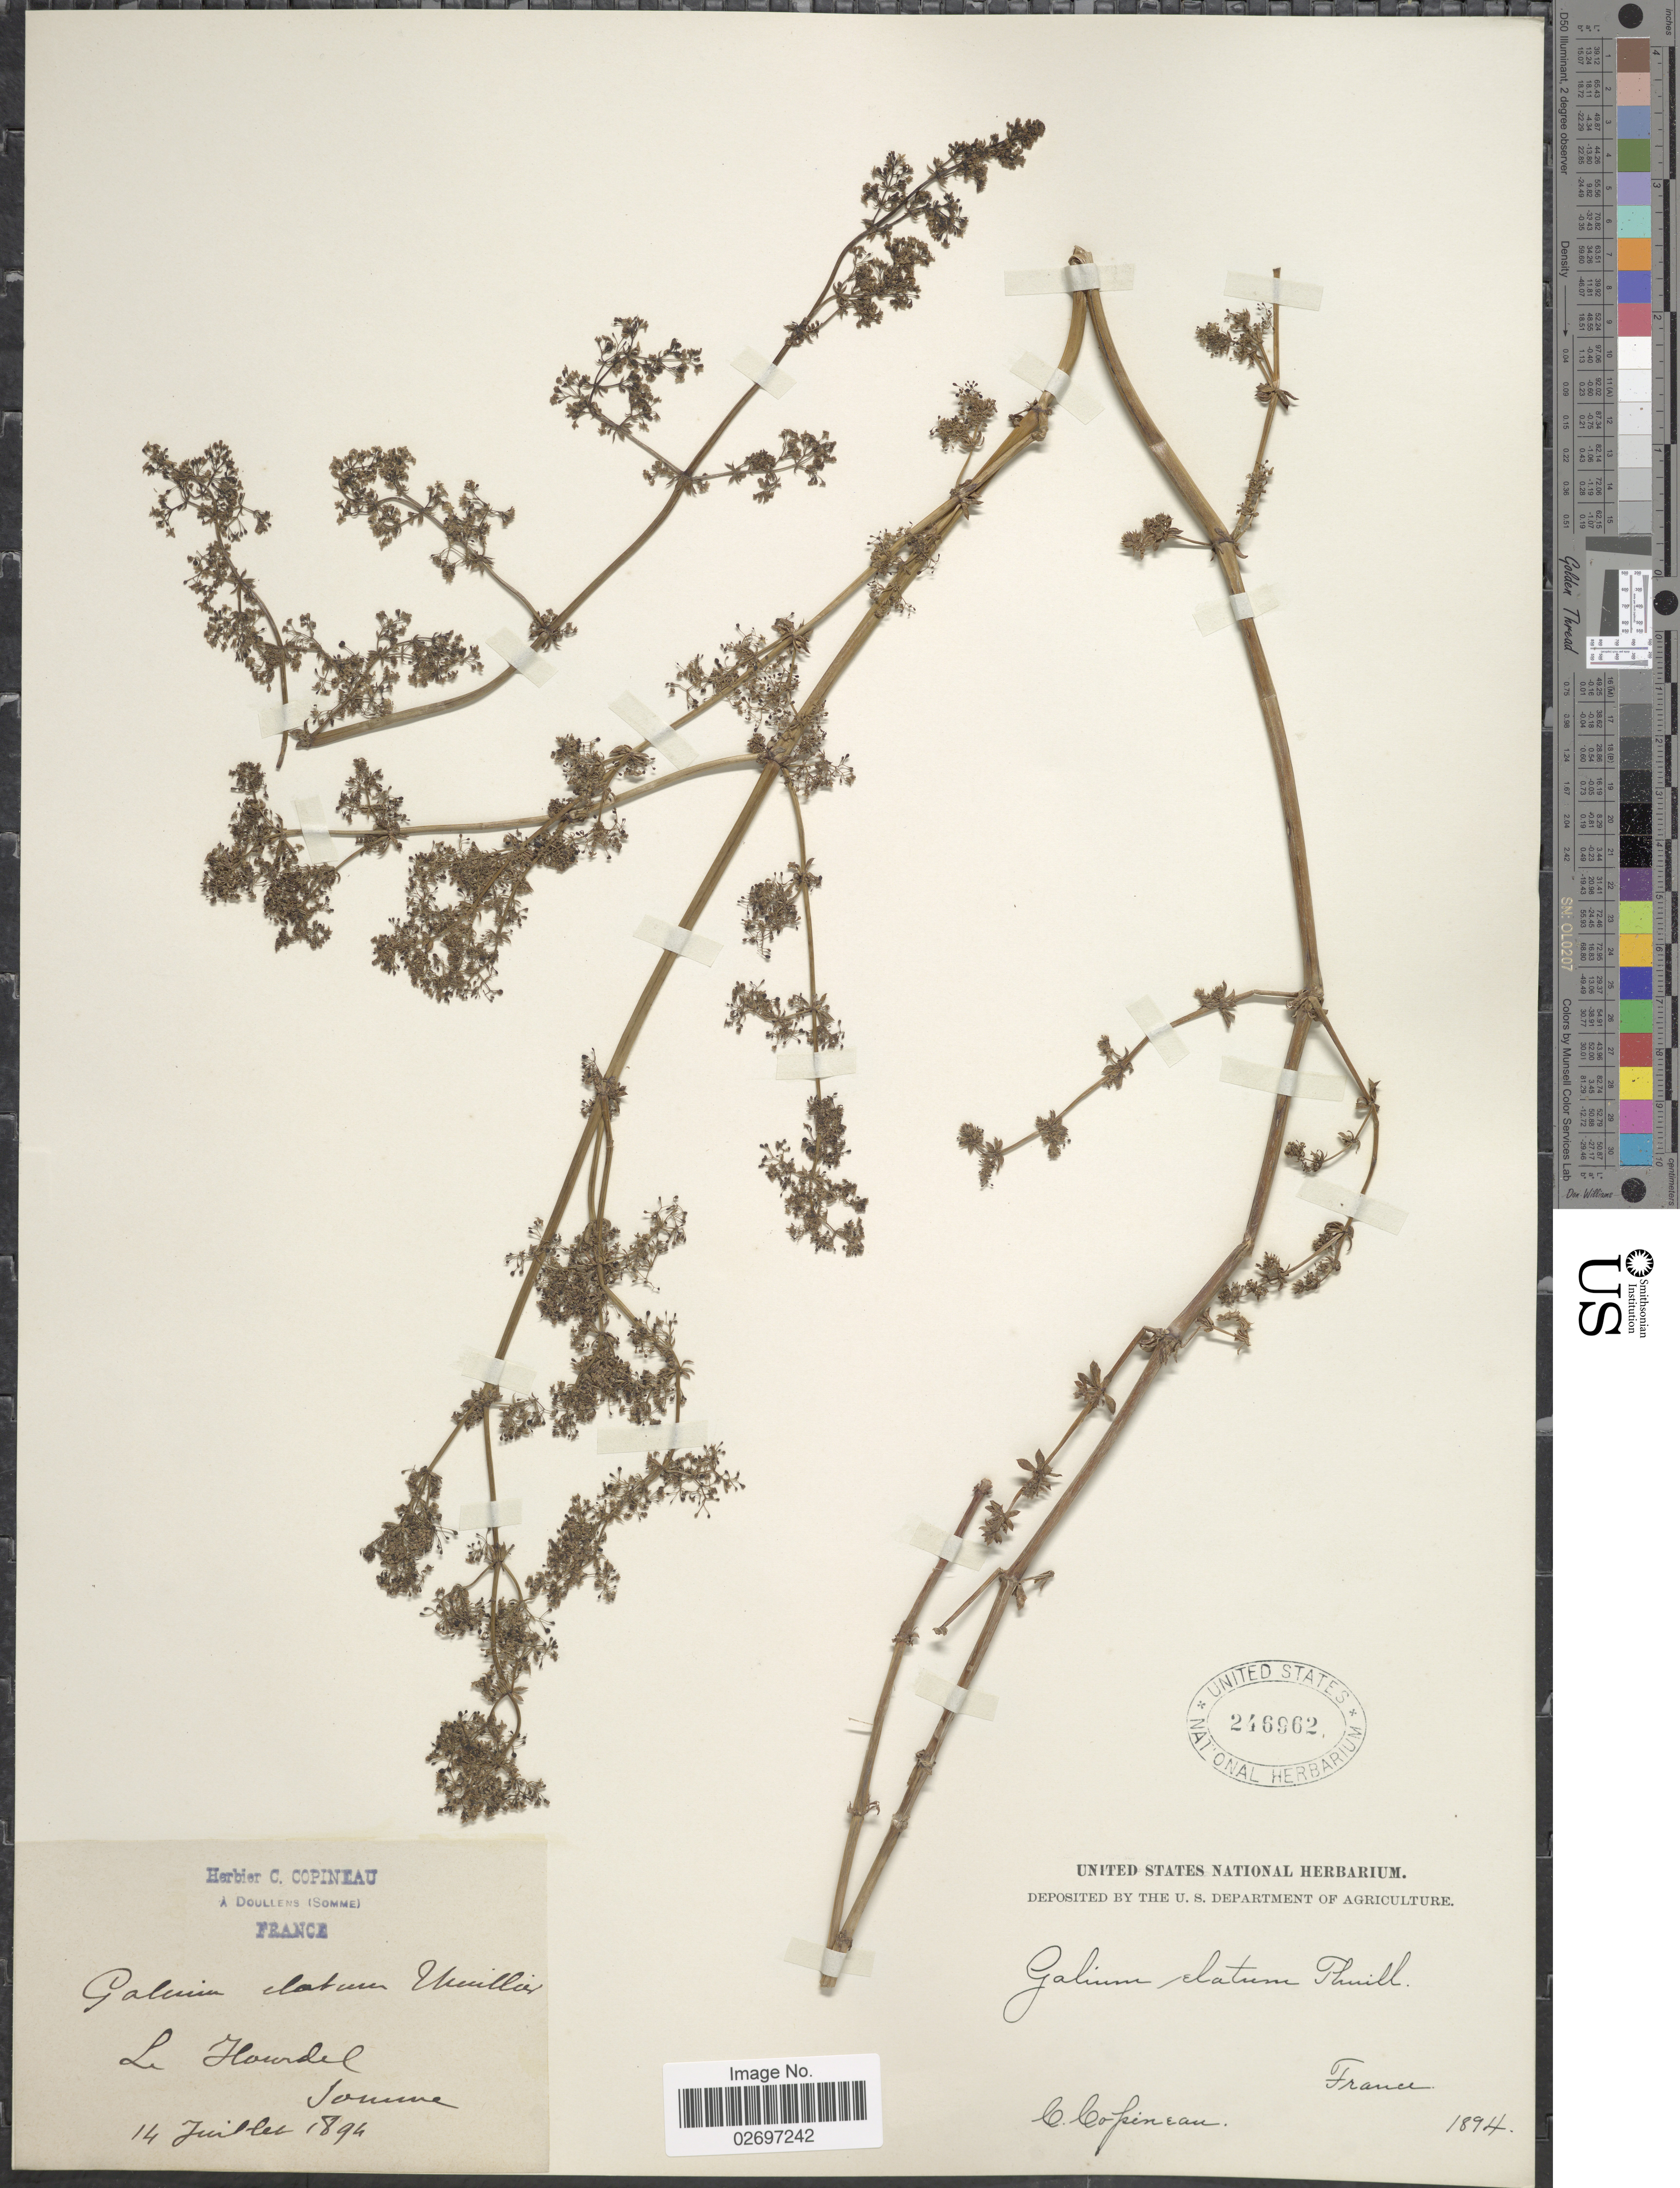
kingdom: Plantae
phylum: Tracheophyta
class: Magnoliopsida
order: Gentianales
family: Rubiaceae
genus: Galium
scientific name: Galium elatum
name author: Thuill.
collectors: C. Copineau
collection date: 1894-07-14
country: France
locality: Le Hourdel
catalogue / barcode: US 246962